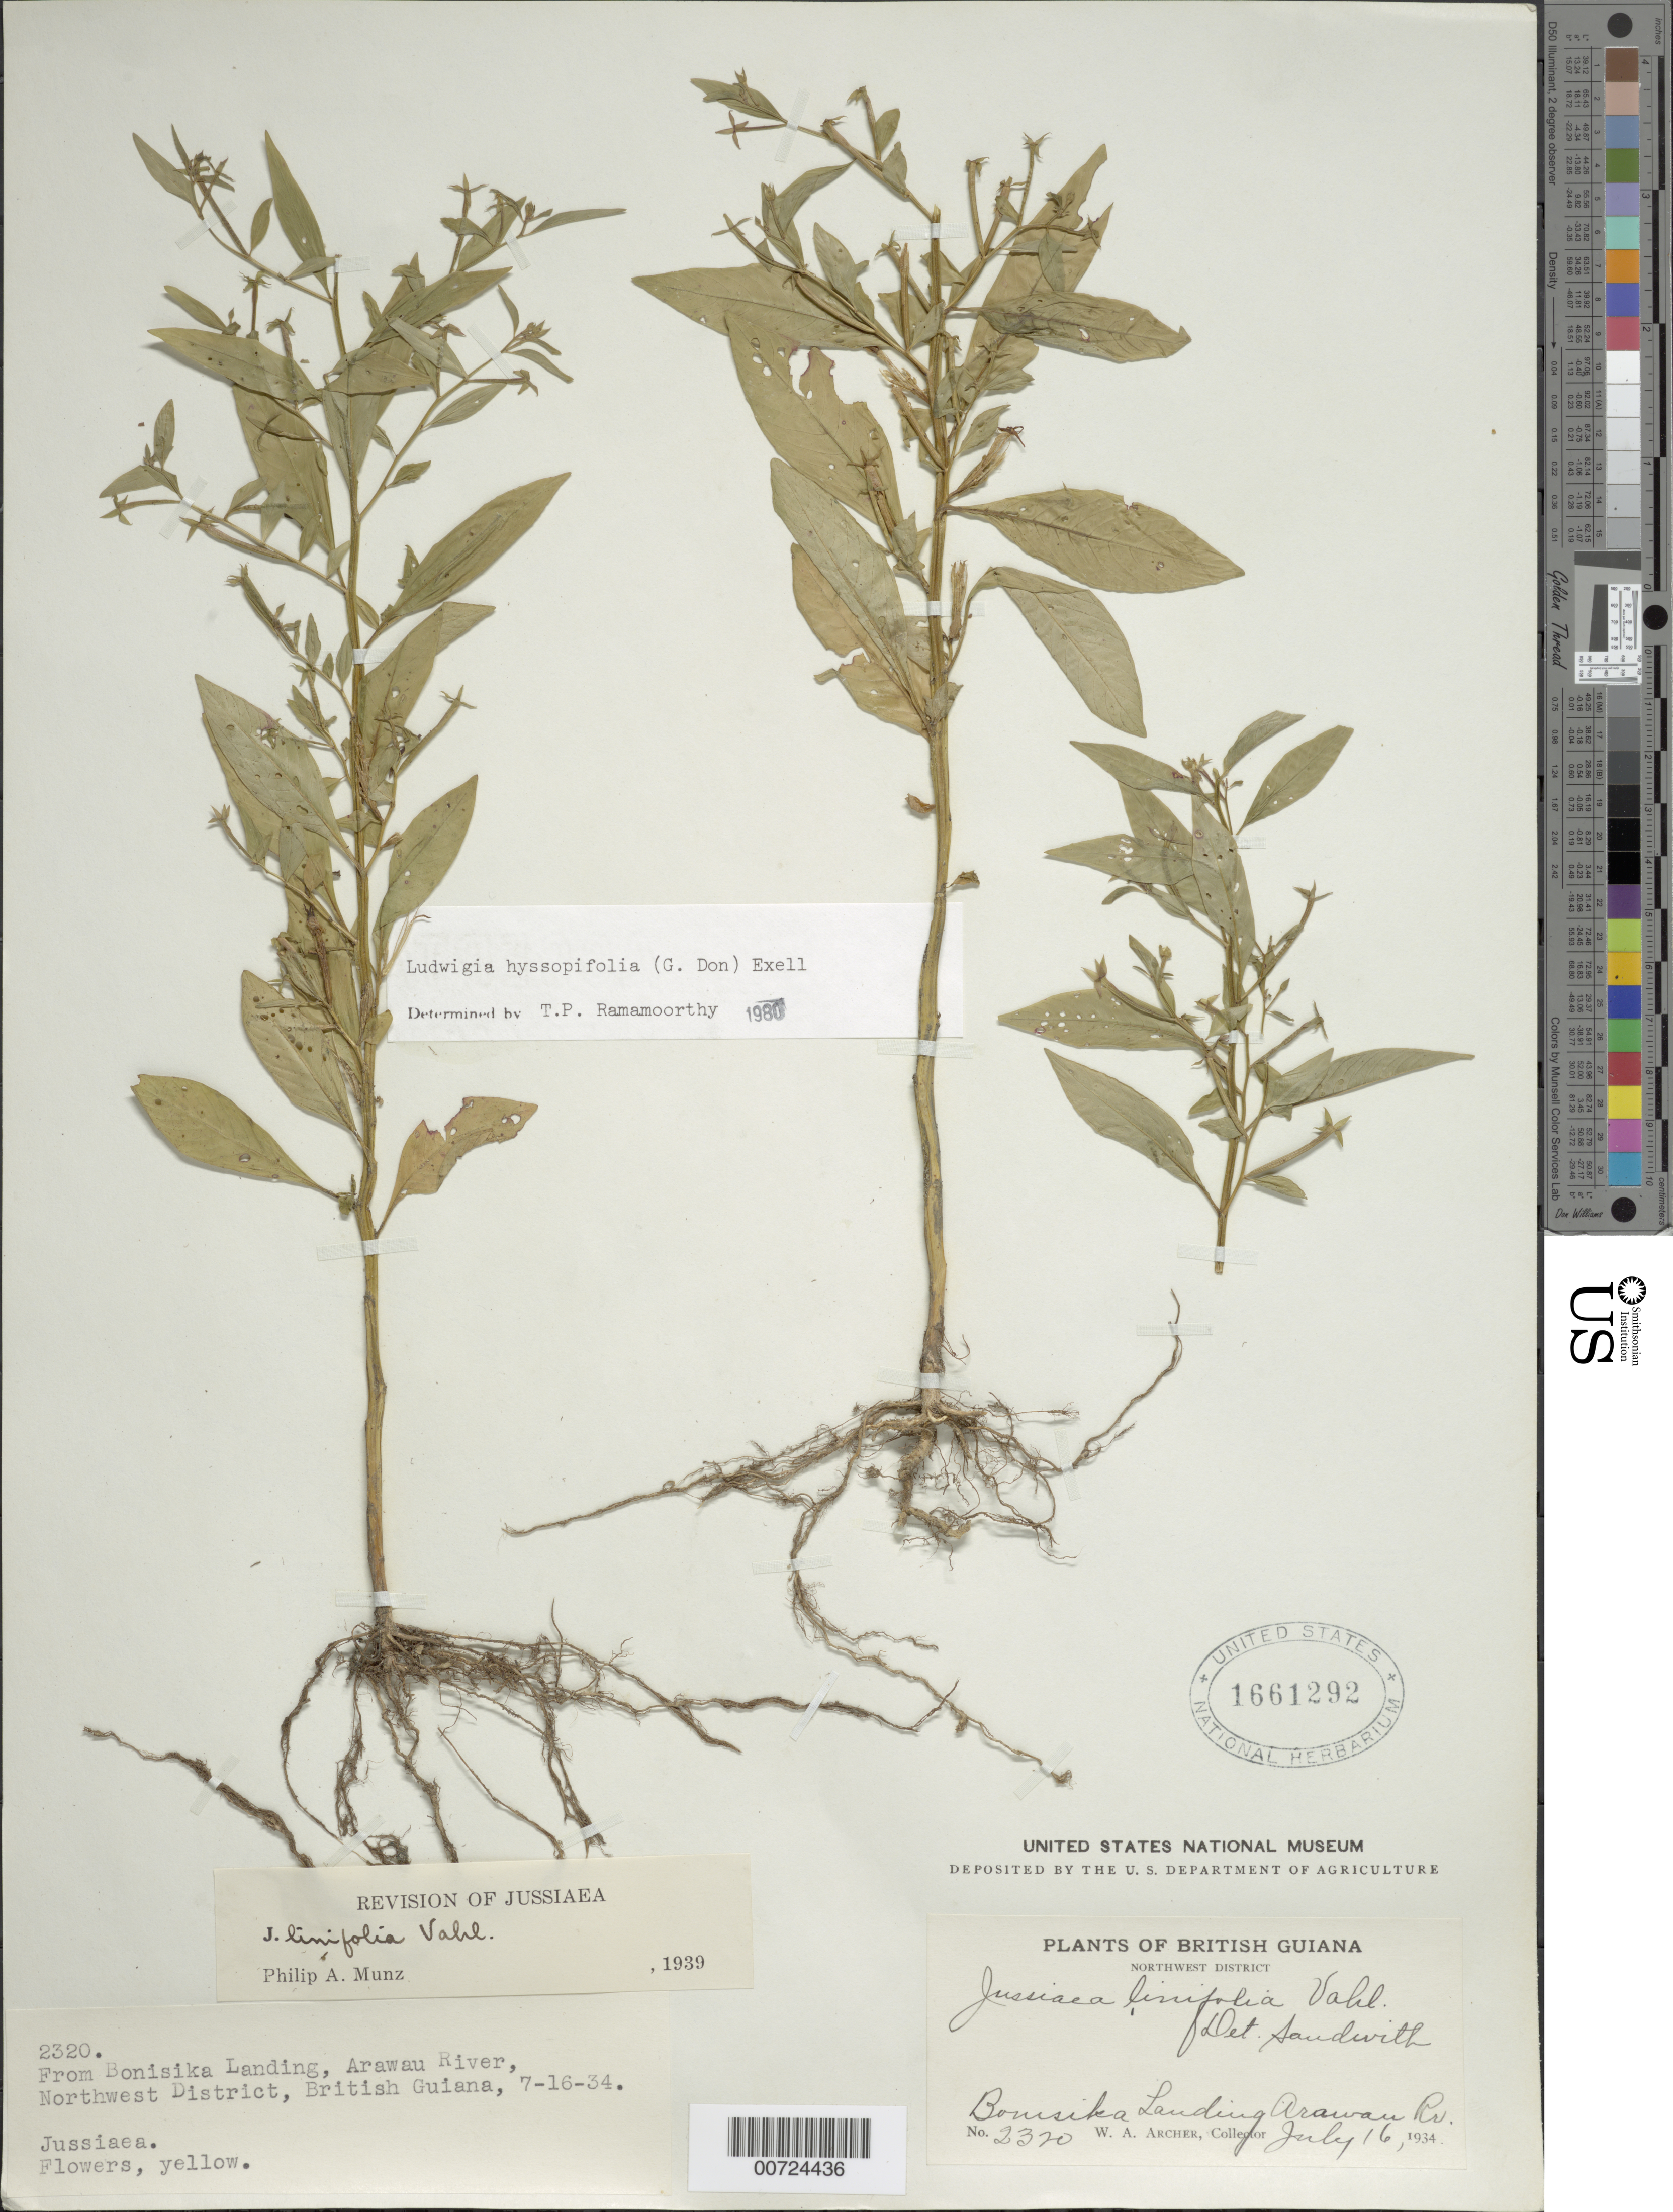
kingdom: Plantae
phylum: Tracheophyta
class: Magnoliopsida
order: Myrtales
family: Onagraceae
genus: Ludwigia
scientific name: Ludwigia hyssopifolia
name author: (G. Don) Exell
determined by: Ramamoorthy, T. P.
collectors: W. A. Archer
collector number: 2320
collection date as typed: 16-Jul-34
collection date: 1934-07-16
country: Guyana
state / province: Barima-Waini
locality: Bonisika Landing, Arawau R.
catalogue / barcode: US 1661292